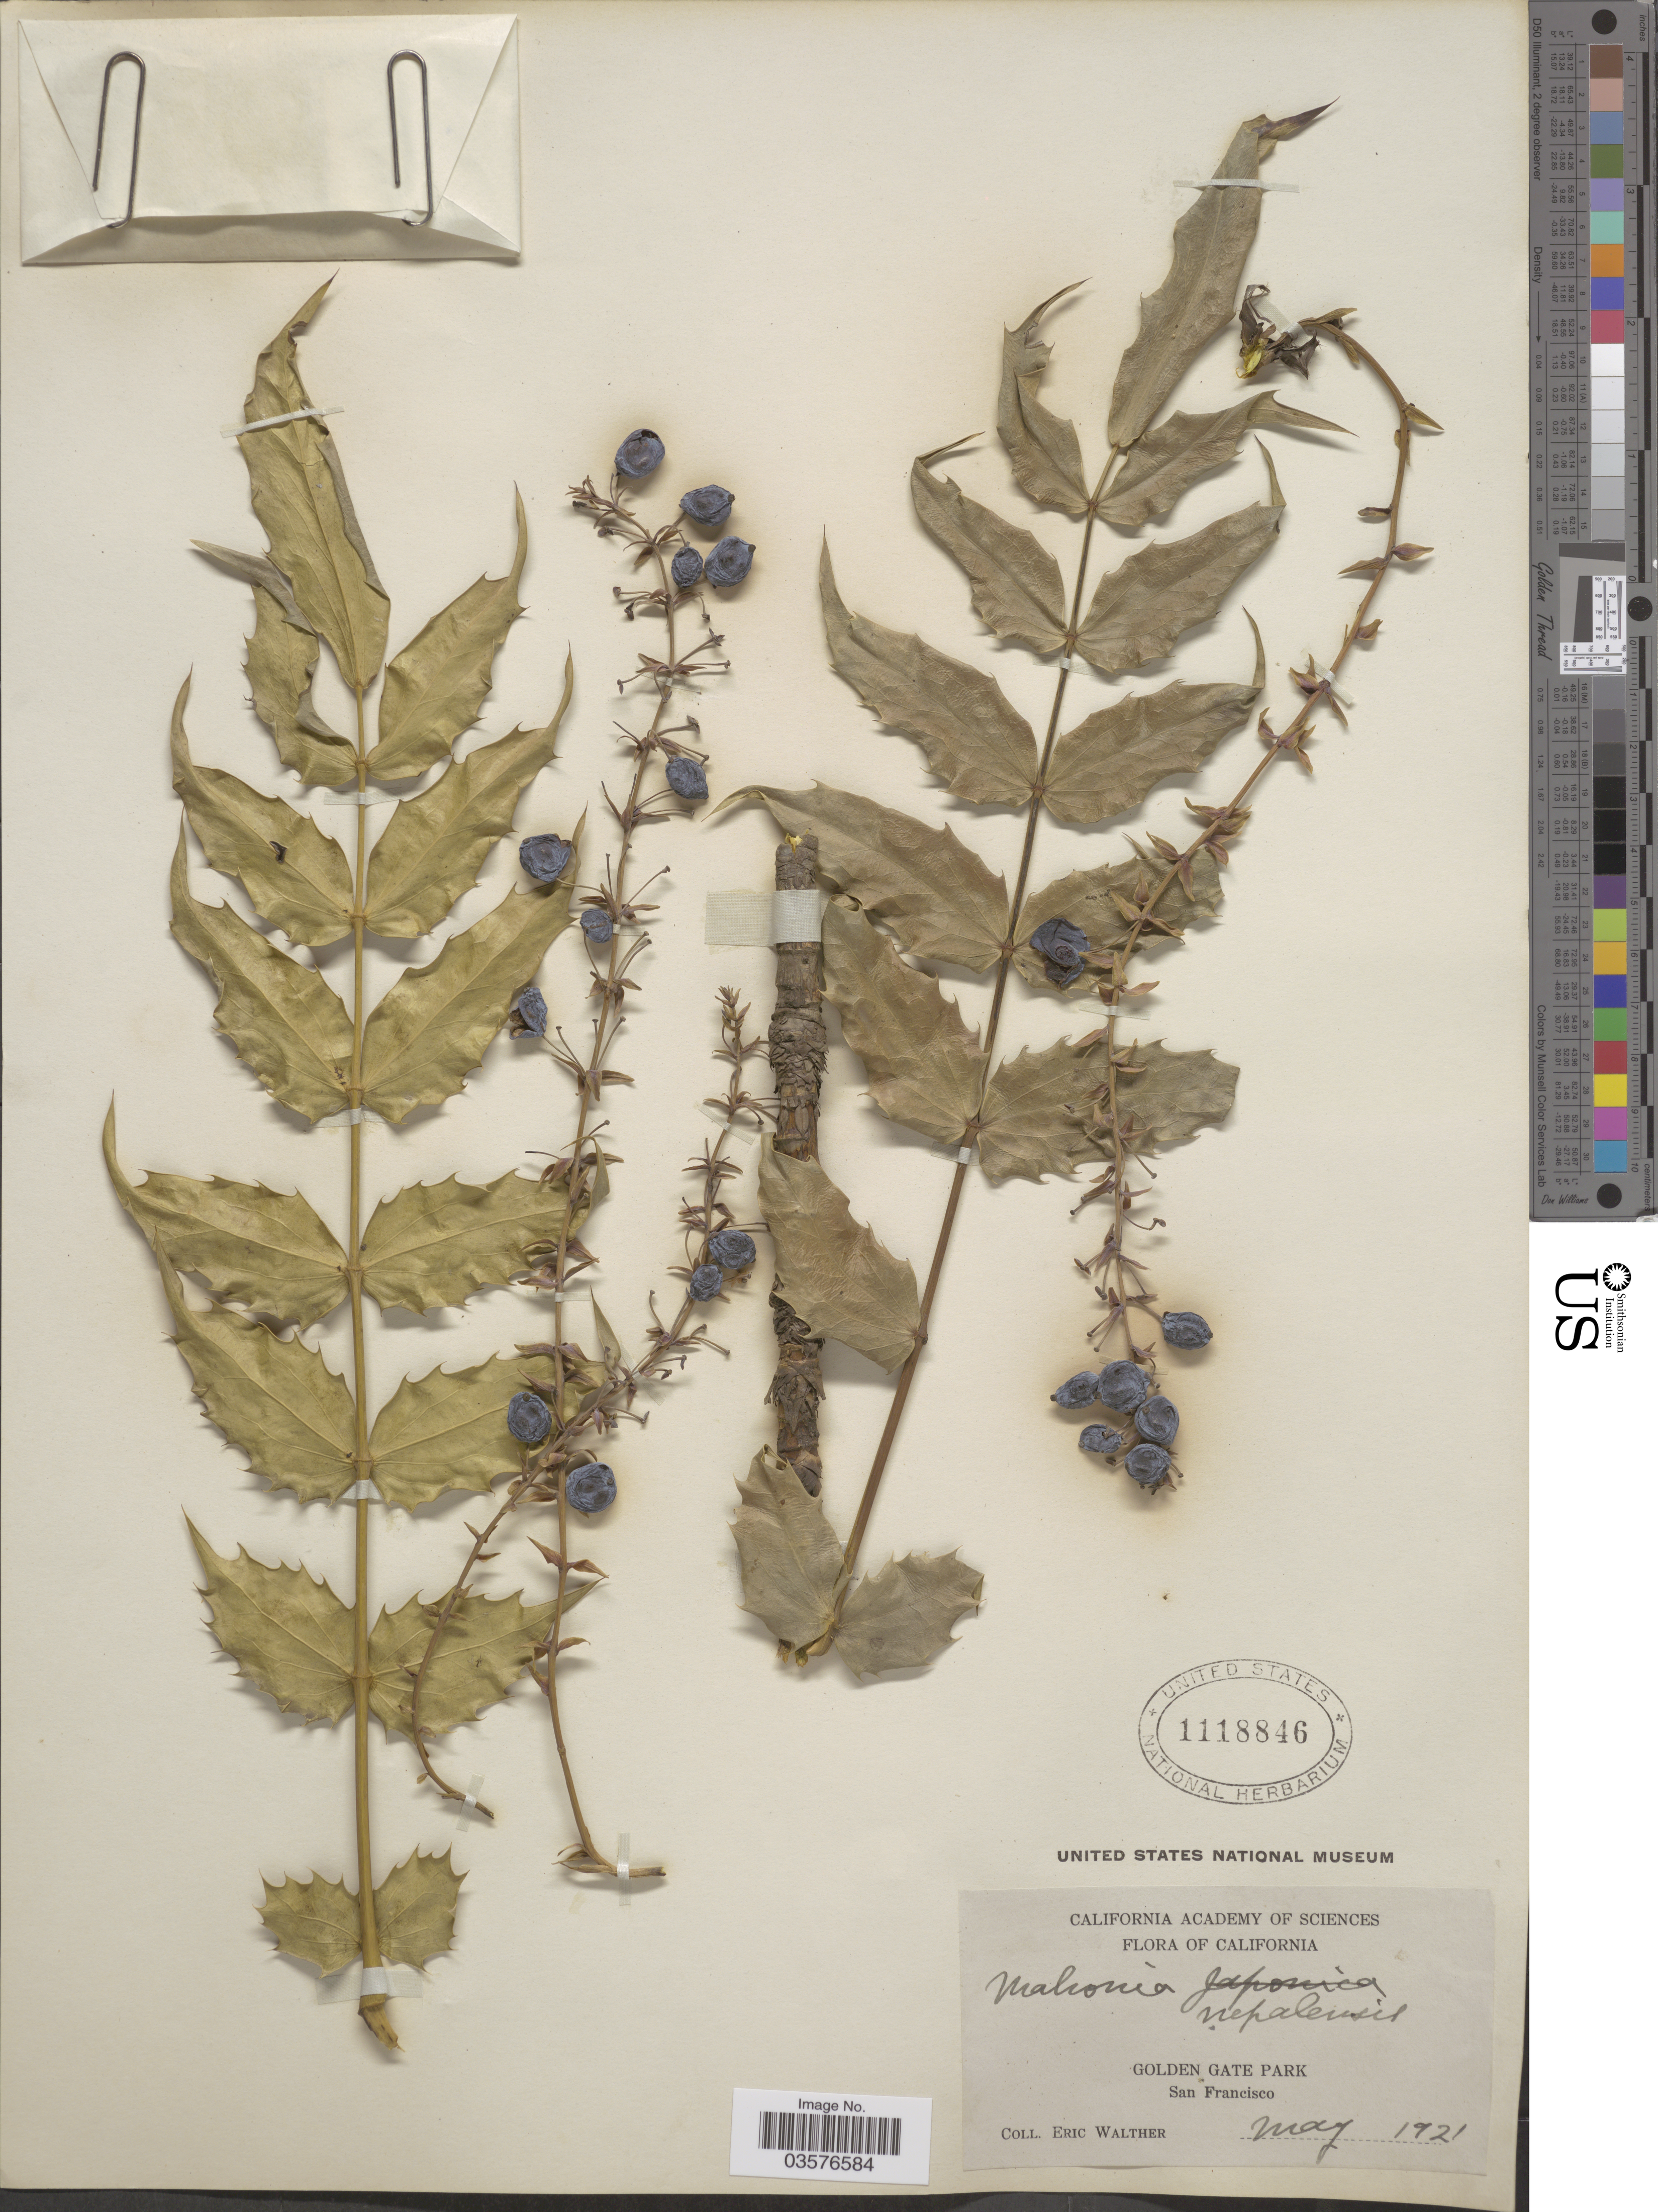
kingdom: Plantae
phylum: Tracheophyta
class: Magnoliopsida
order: Ranunculales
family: Berberidaceae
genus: Mahonia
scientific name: Mahonia napaulensis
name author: DC.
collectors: E. Walther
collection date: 1921-05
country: United States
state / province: California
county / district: San Francisco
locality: Golden Gate Park, San Francisco.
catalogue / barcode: US 1118846